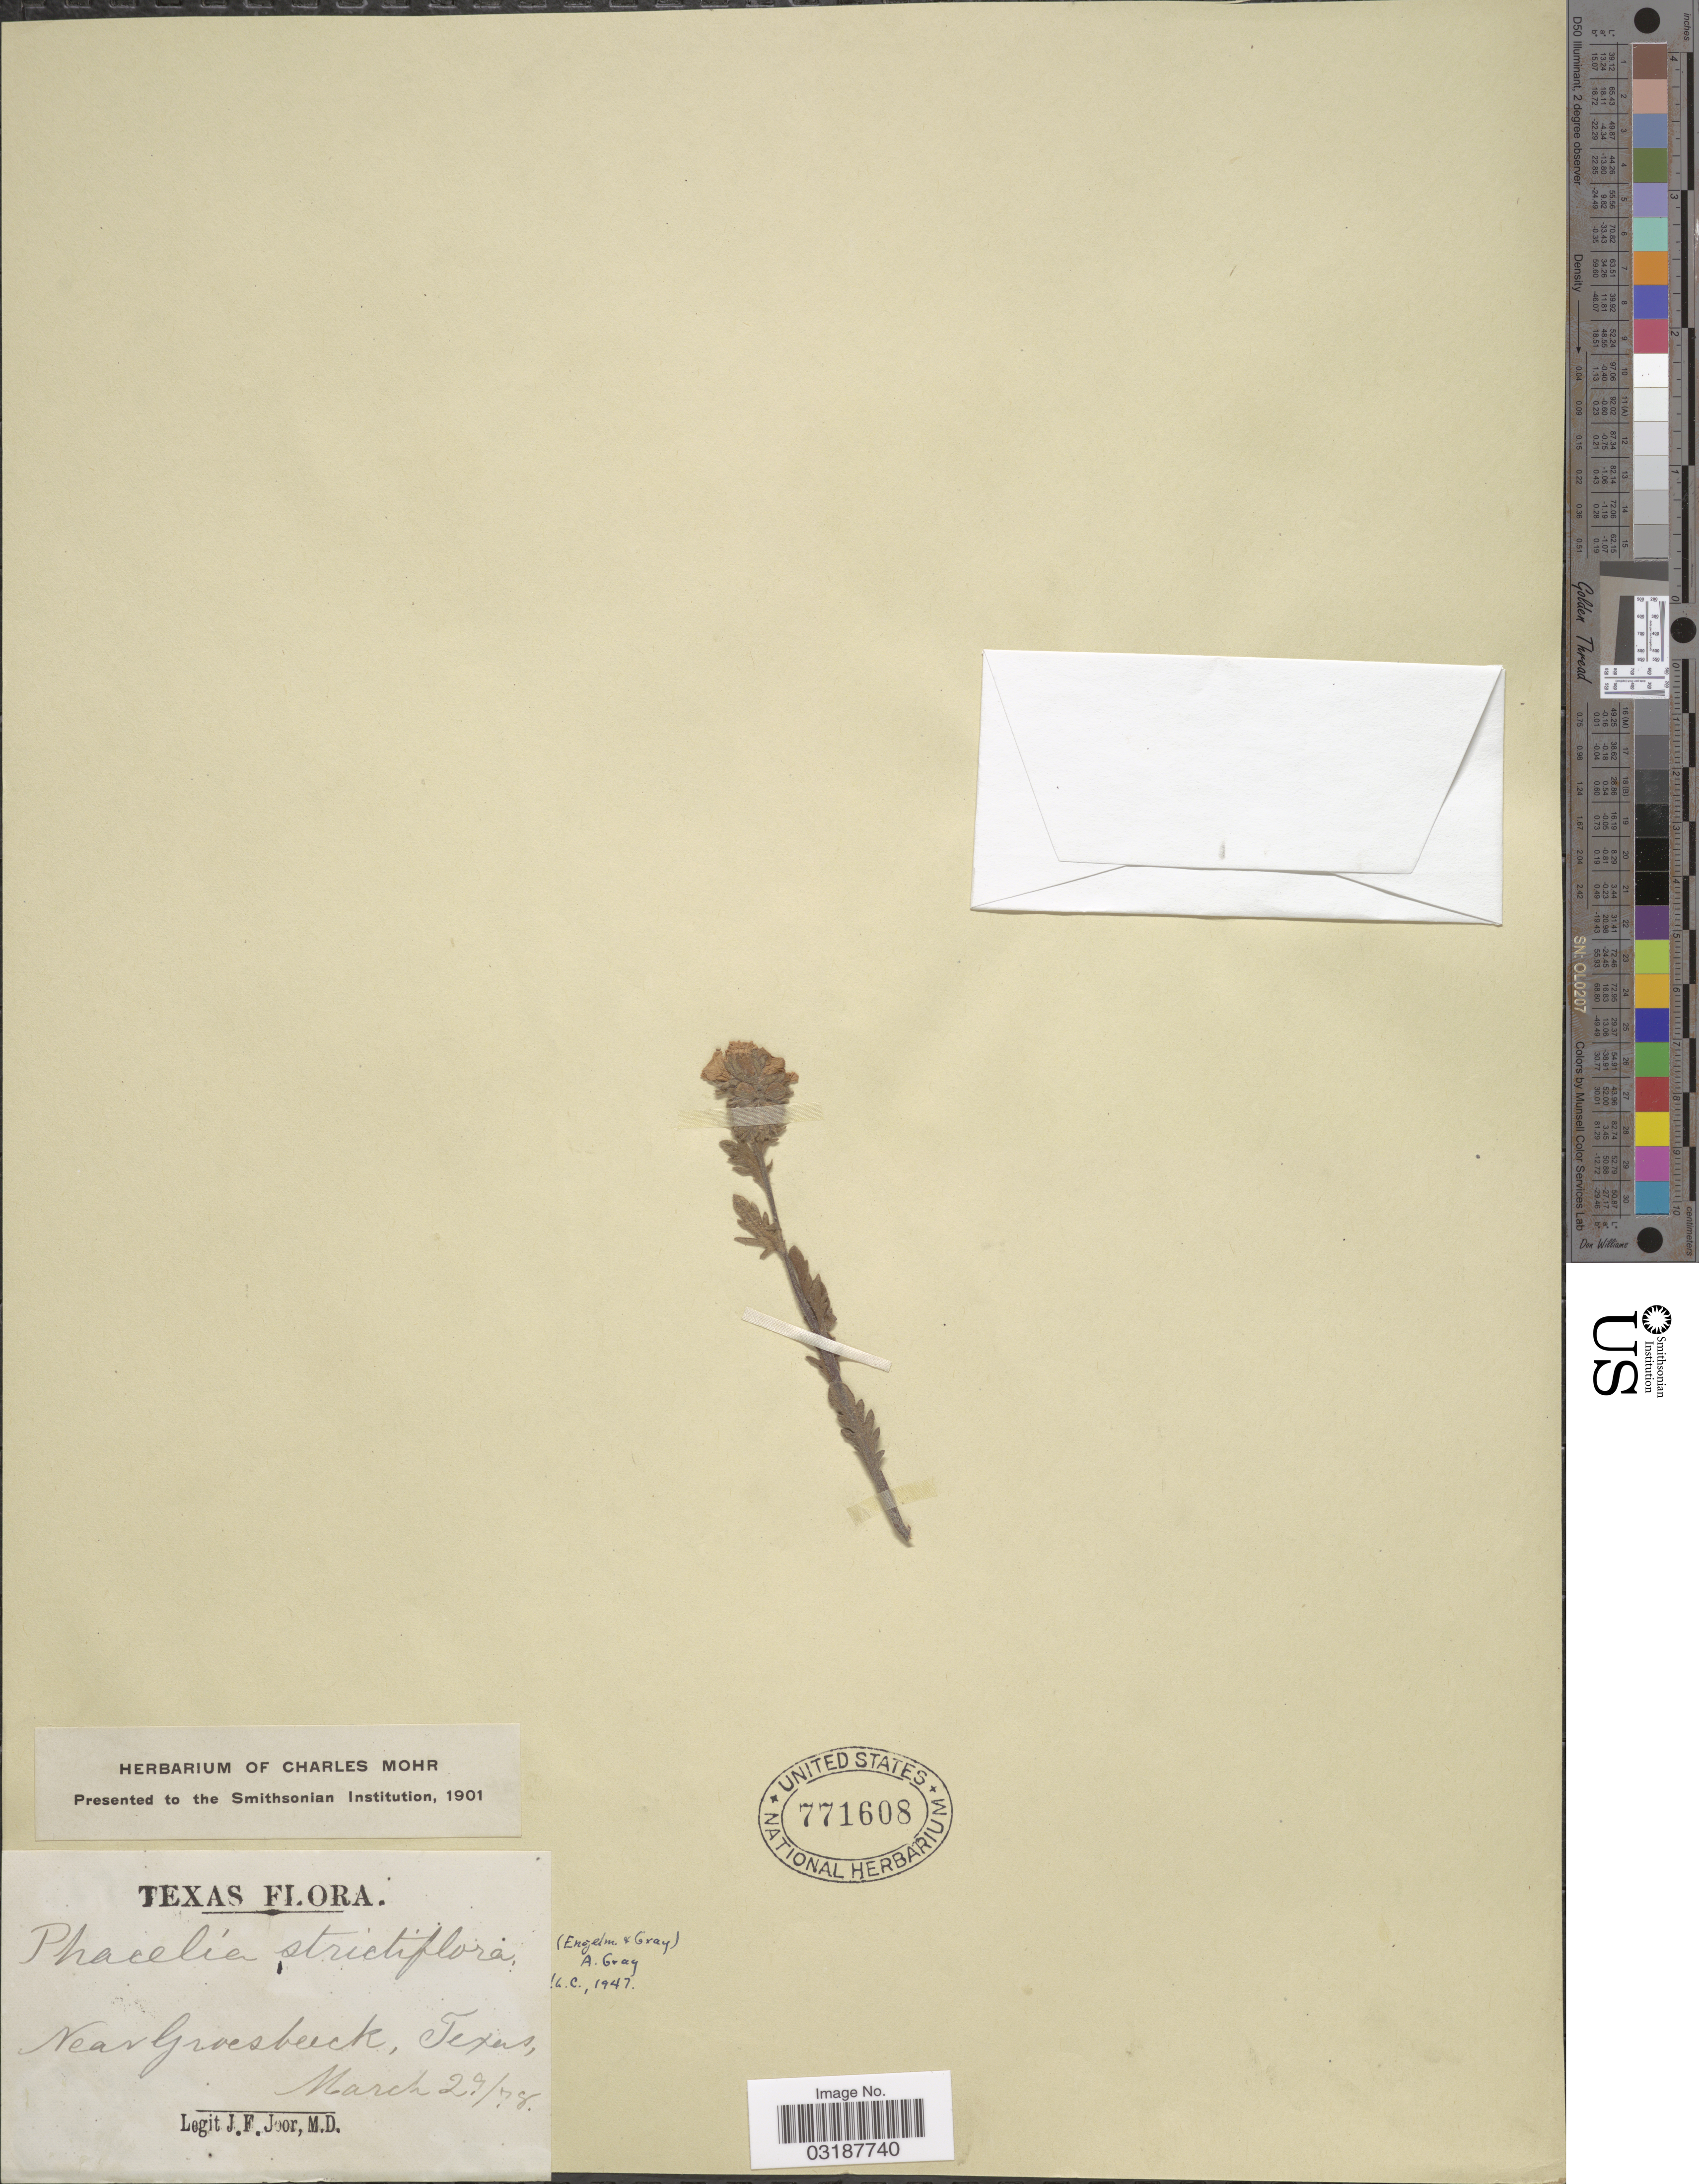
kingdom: Plantae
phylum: Tracheophyta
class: Magnoliopsida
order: Boraginales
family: Hydrophyllaceae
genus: Phacelia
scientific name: Phacelia strictiflora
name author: (Engelm. & A. Gray) A. Gray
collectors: J. F. Joor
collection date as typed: Transcribed d/m/y: 29/3/78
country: United States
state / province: Texas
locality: Near Groesbeeck, Texas.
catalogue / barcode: US 771608